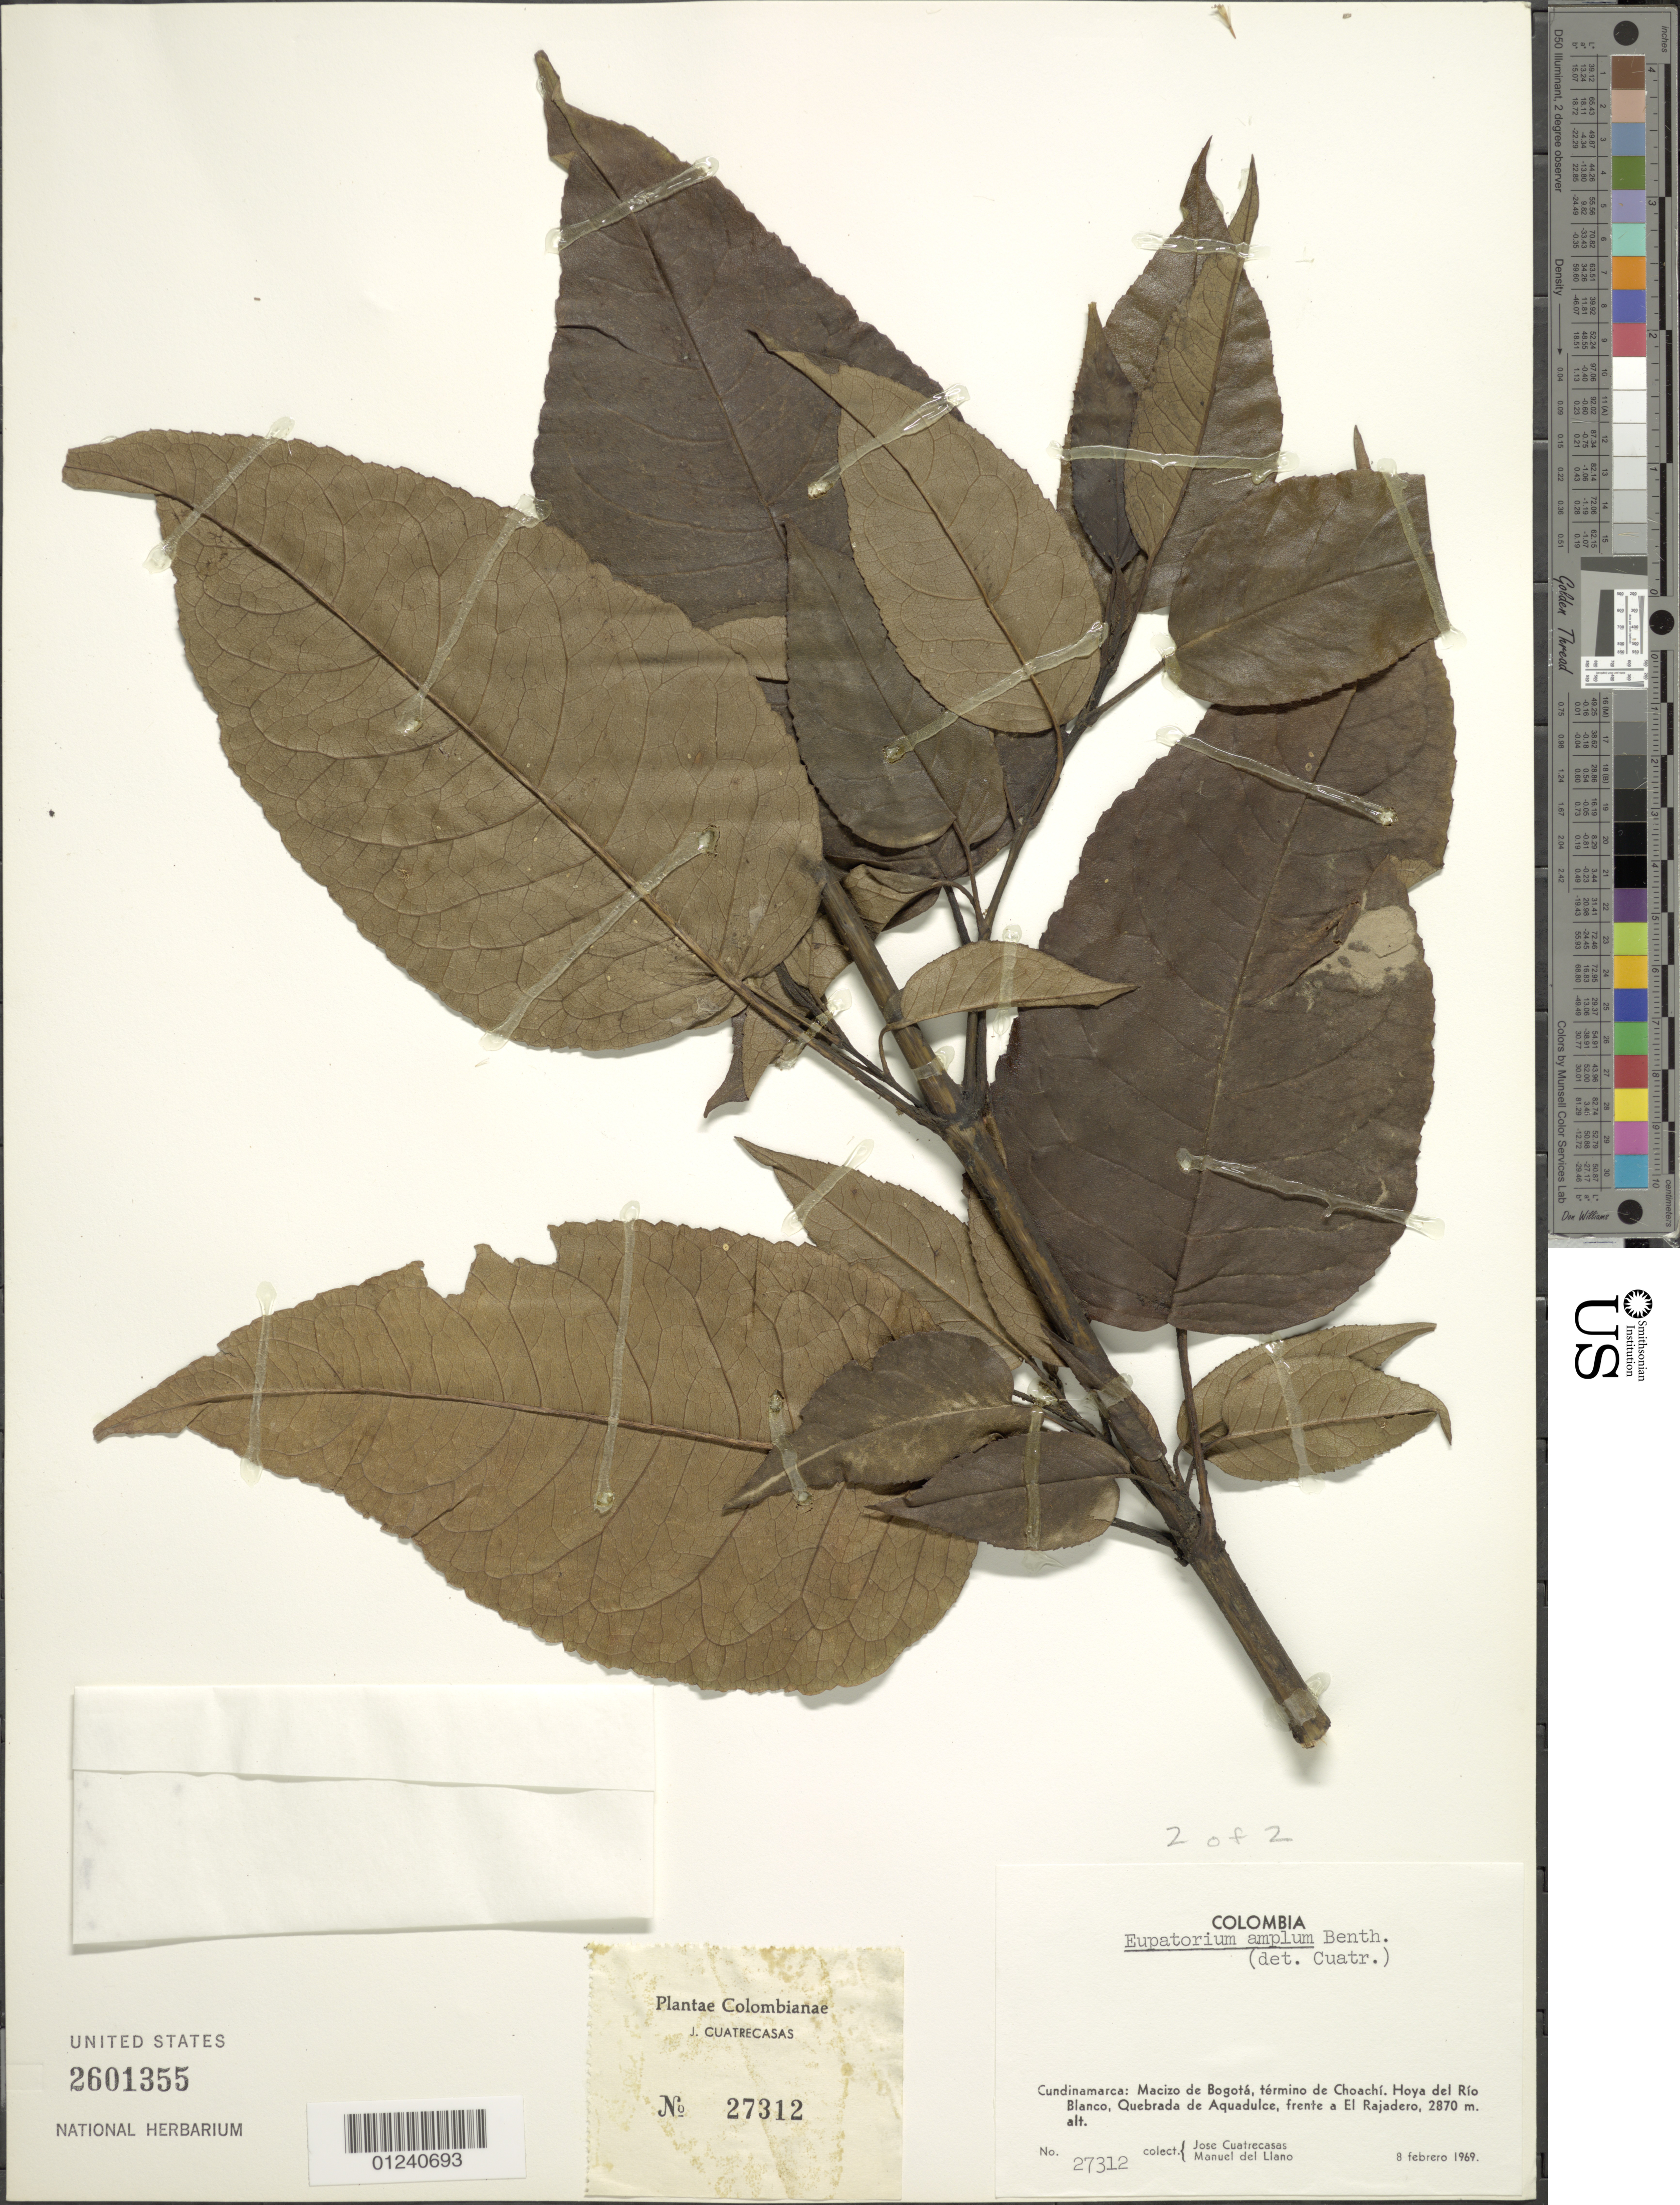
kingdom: Plantae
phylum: Tracheophyta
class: Magnoliopsida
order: Asterales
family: Asteraceae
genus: Ageratina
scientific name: Ageratina ampla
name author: (Benth.) R.M. King & H. Rob.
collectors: J. Cuatrecasas & M. d. Llano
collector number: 27312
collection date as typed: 8 Feb 1969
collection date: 1969-02-08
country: Colombia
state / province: Cundinamarca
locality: Macizo de Bogotá, termino de Choachí, hoya del Río Blanco, Quebrada de Aguadulce, frente a El Rajadero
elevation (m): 2870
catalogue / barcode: US 2601355